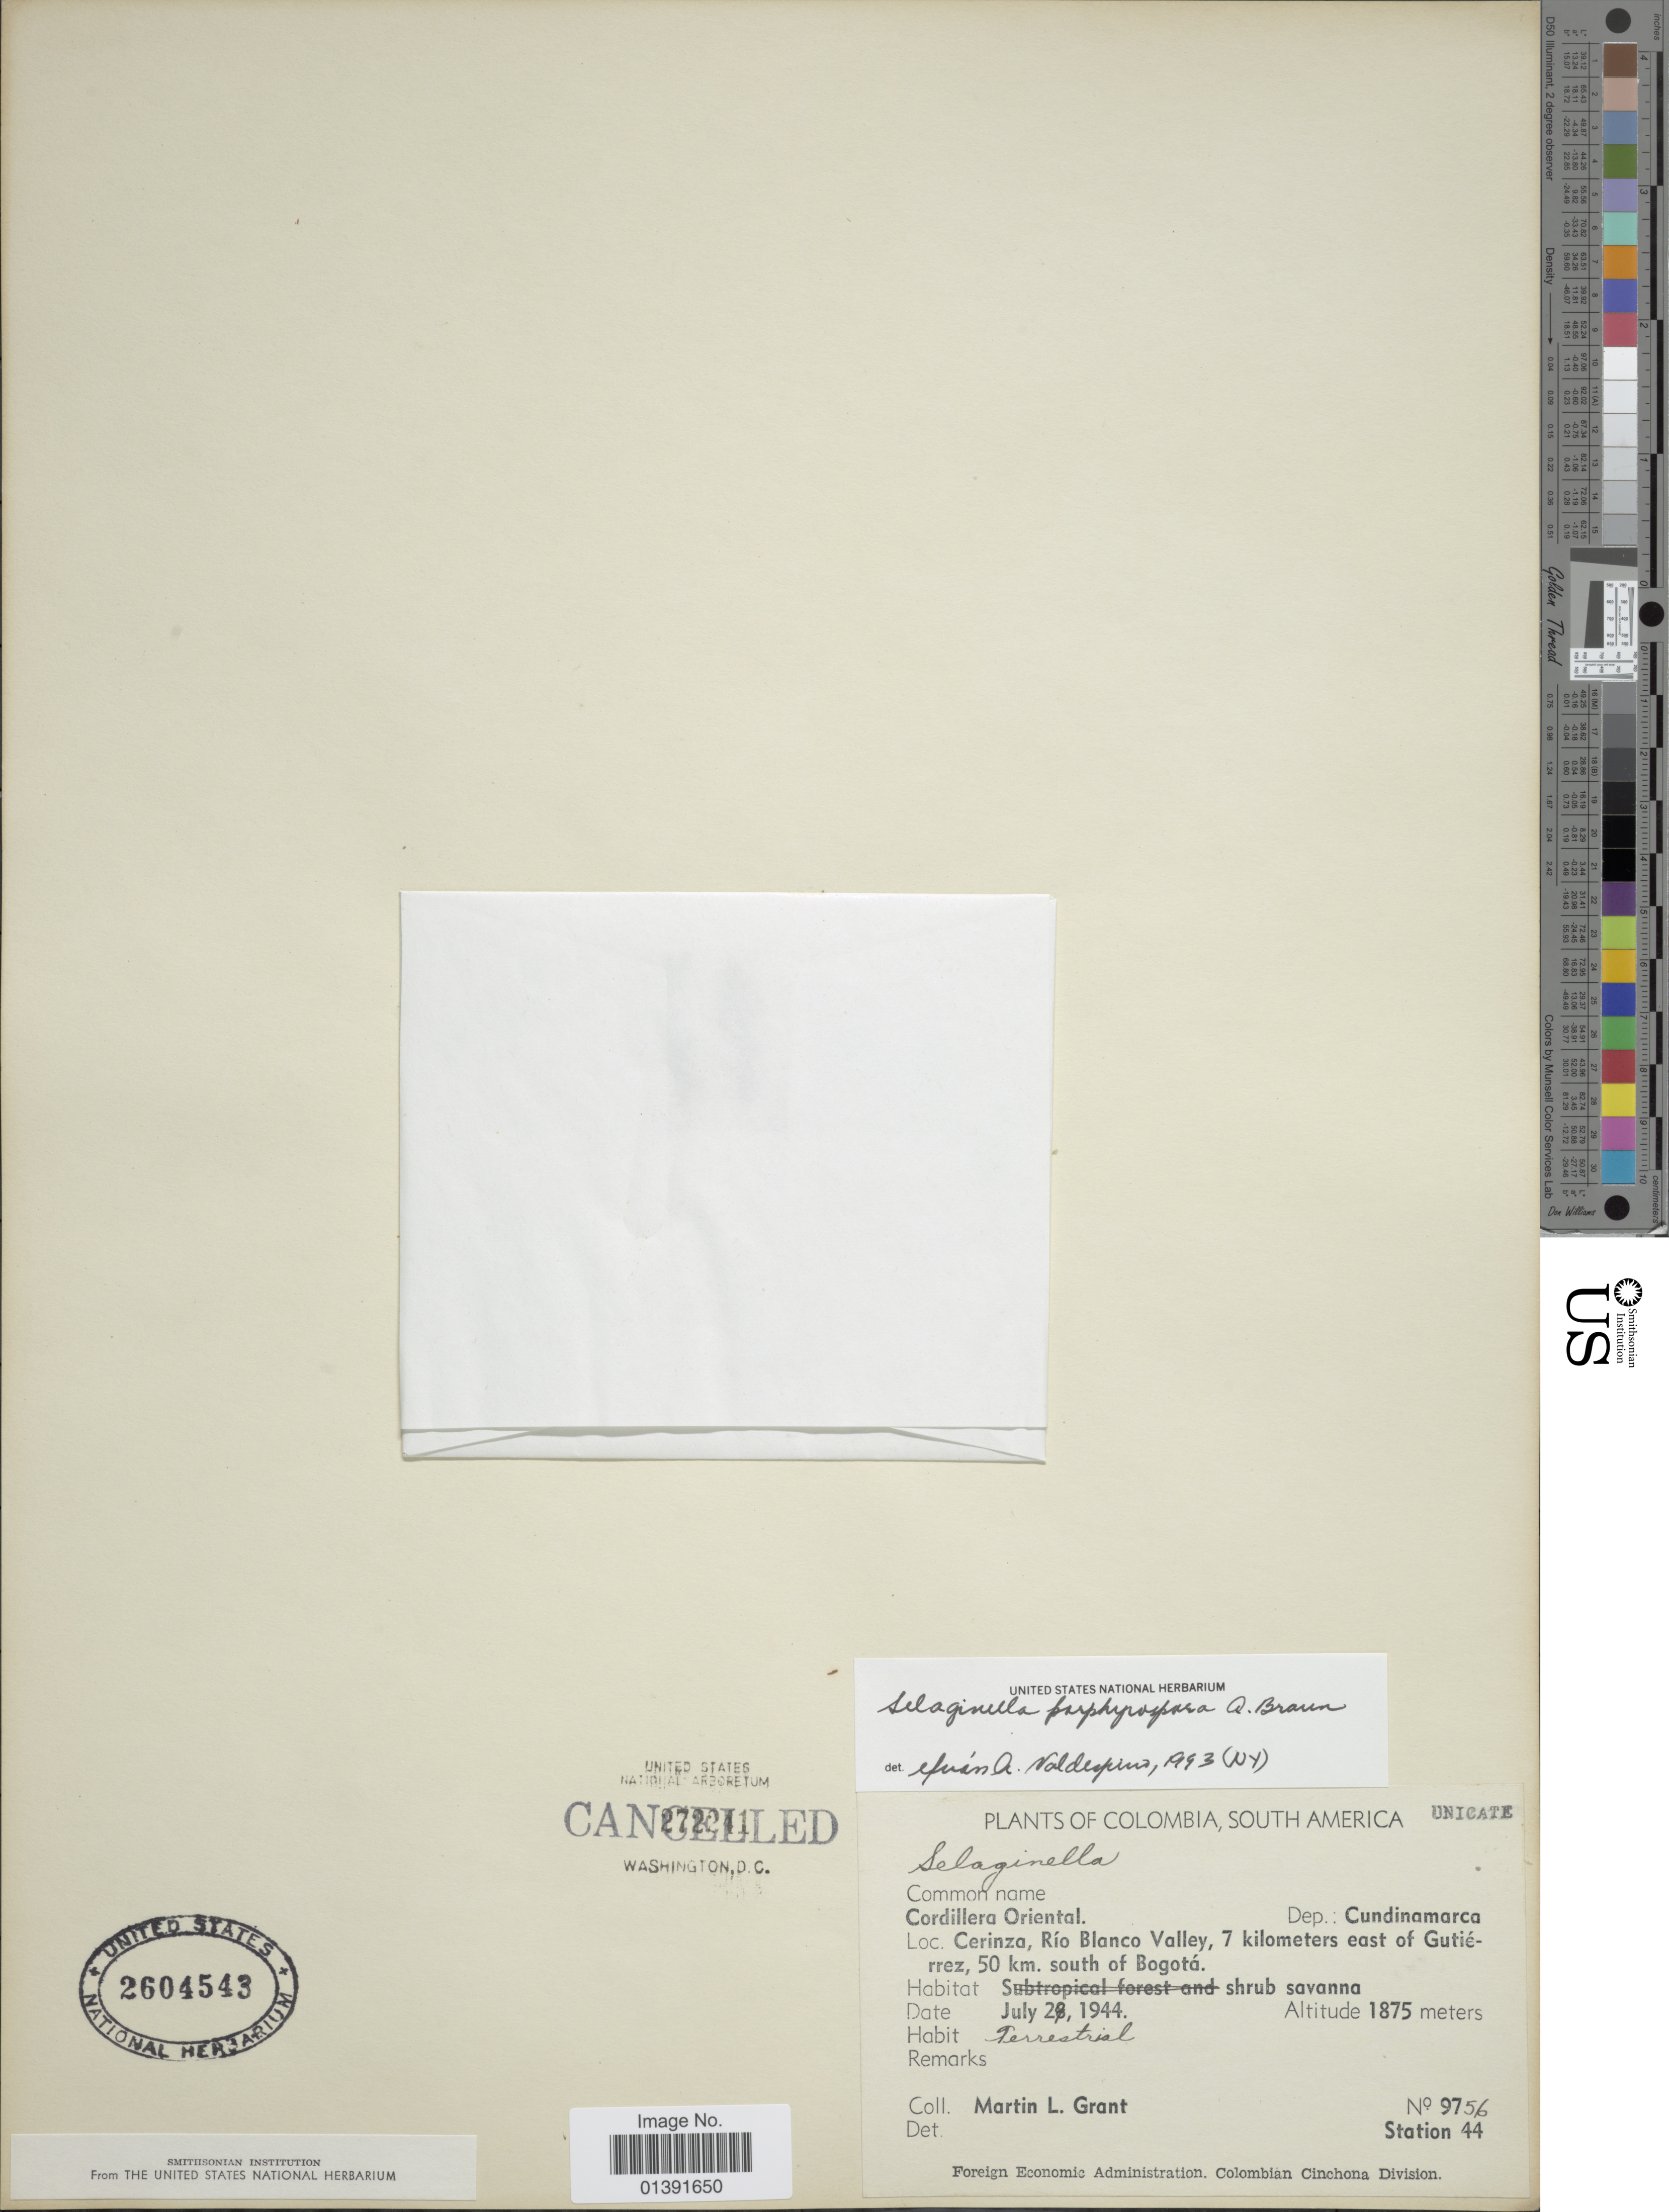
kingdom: Plantae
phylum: Tracheophyta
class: Lycopodiopsida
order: Selaginellales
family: Selaginellaceae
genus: Selaginella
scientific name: Selaginella porphyrospora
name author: A. Braun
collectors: M. L. Grant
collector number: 9756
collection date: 1944-07-27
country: Colombia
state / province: Cundinamarca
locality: South America, Cordillera Oriental, Cerinza, Rio Blanco Valley, 7 kilometers east of Gutierrez, 50 km south of Bogota, Station 44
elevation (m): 1875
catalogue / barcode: US 2604543